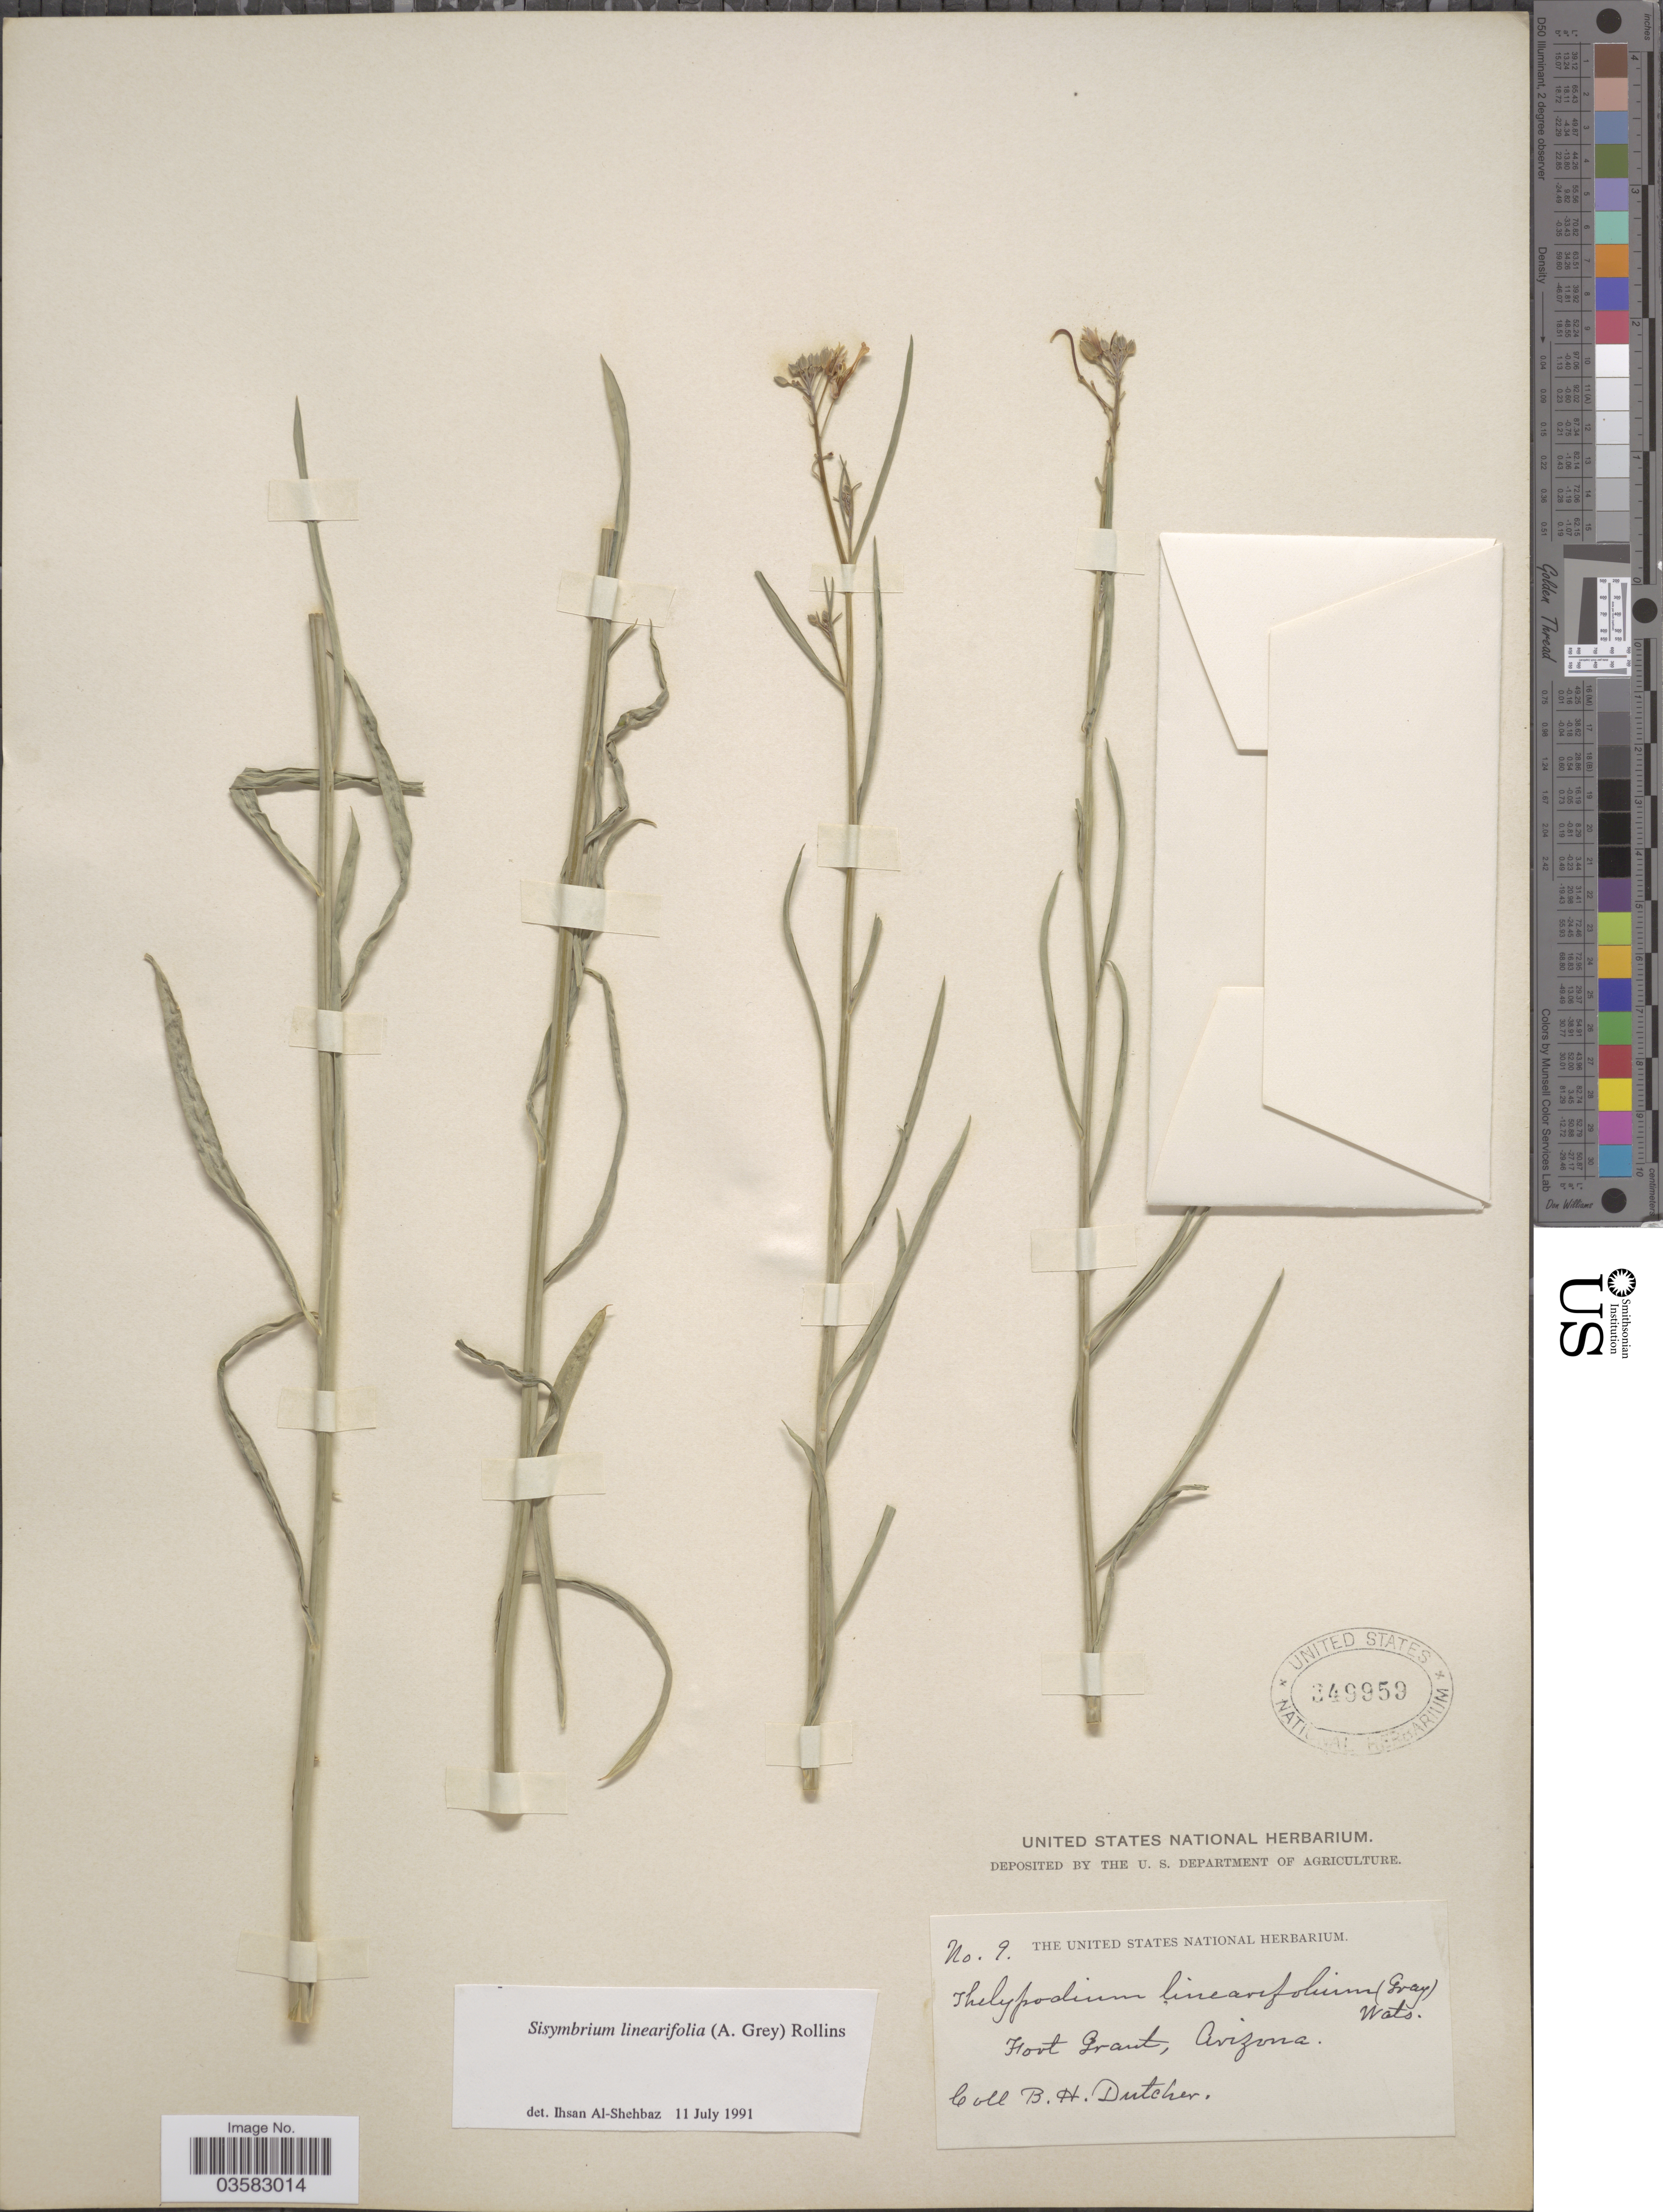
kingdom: Plantae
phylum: Tracheophyta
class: Magnoliopsida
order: Brassicales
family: Brassicaceae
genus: Sisymbrium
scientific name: Sisymbrium linearifolium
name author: (A. Gray) Payson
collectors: B. H. Dutcher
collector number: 9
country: United States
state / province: Arizona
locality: Fort Grant.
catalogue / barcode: US 349959